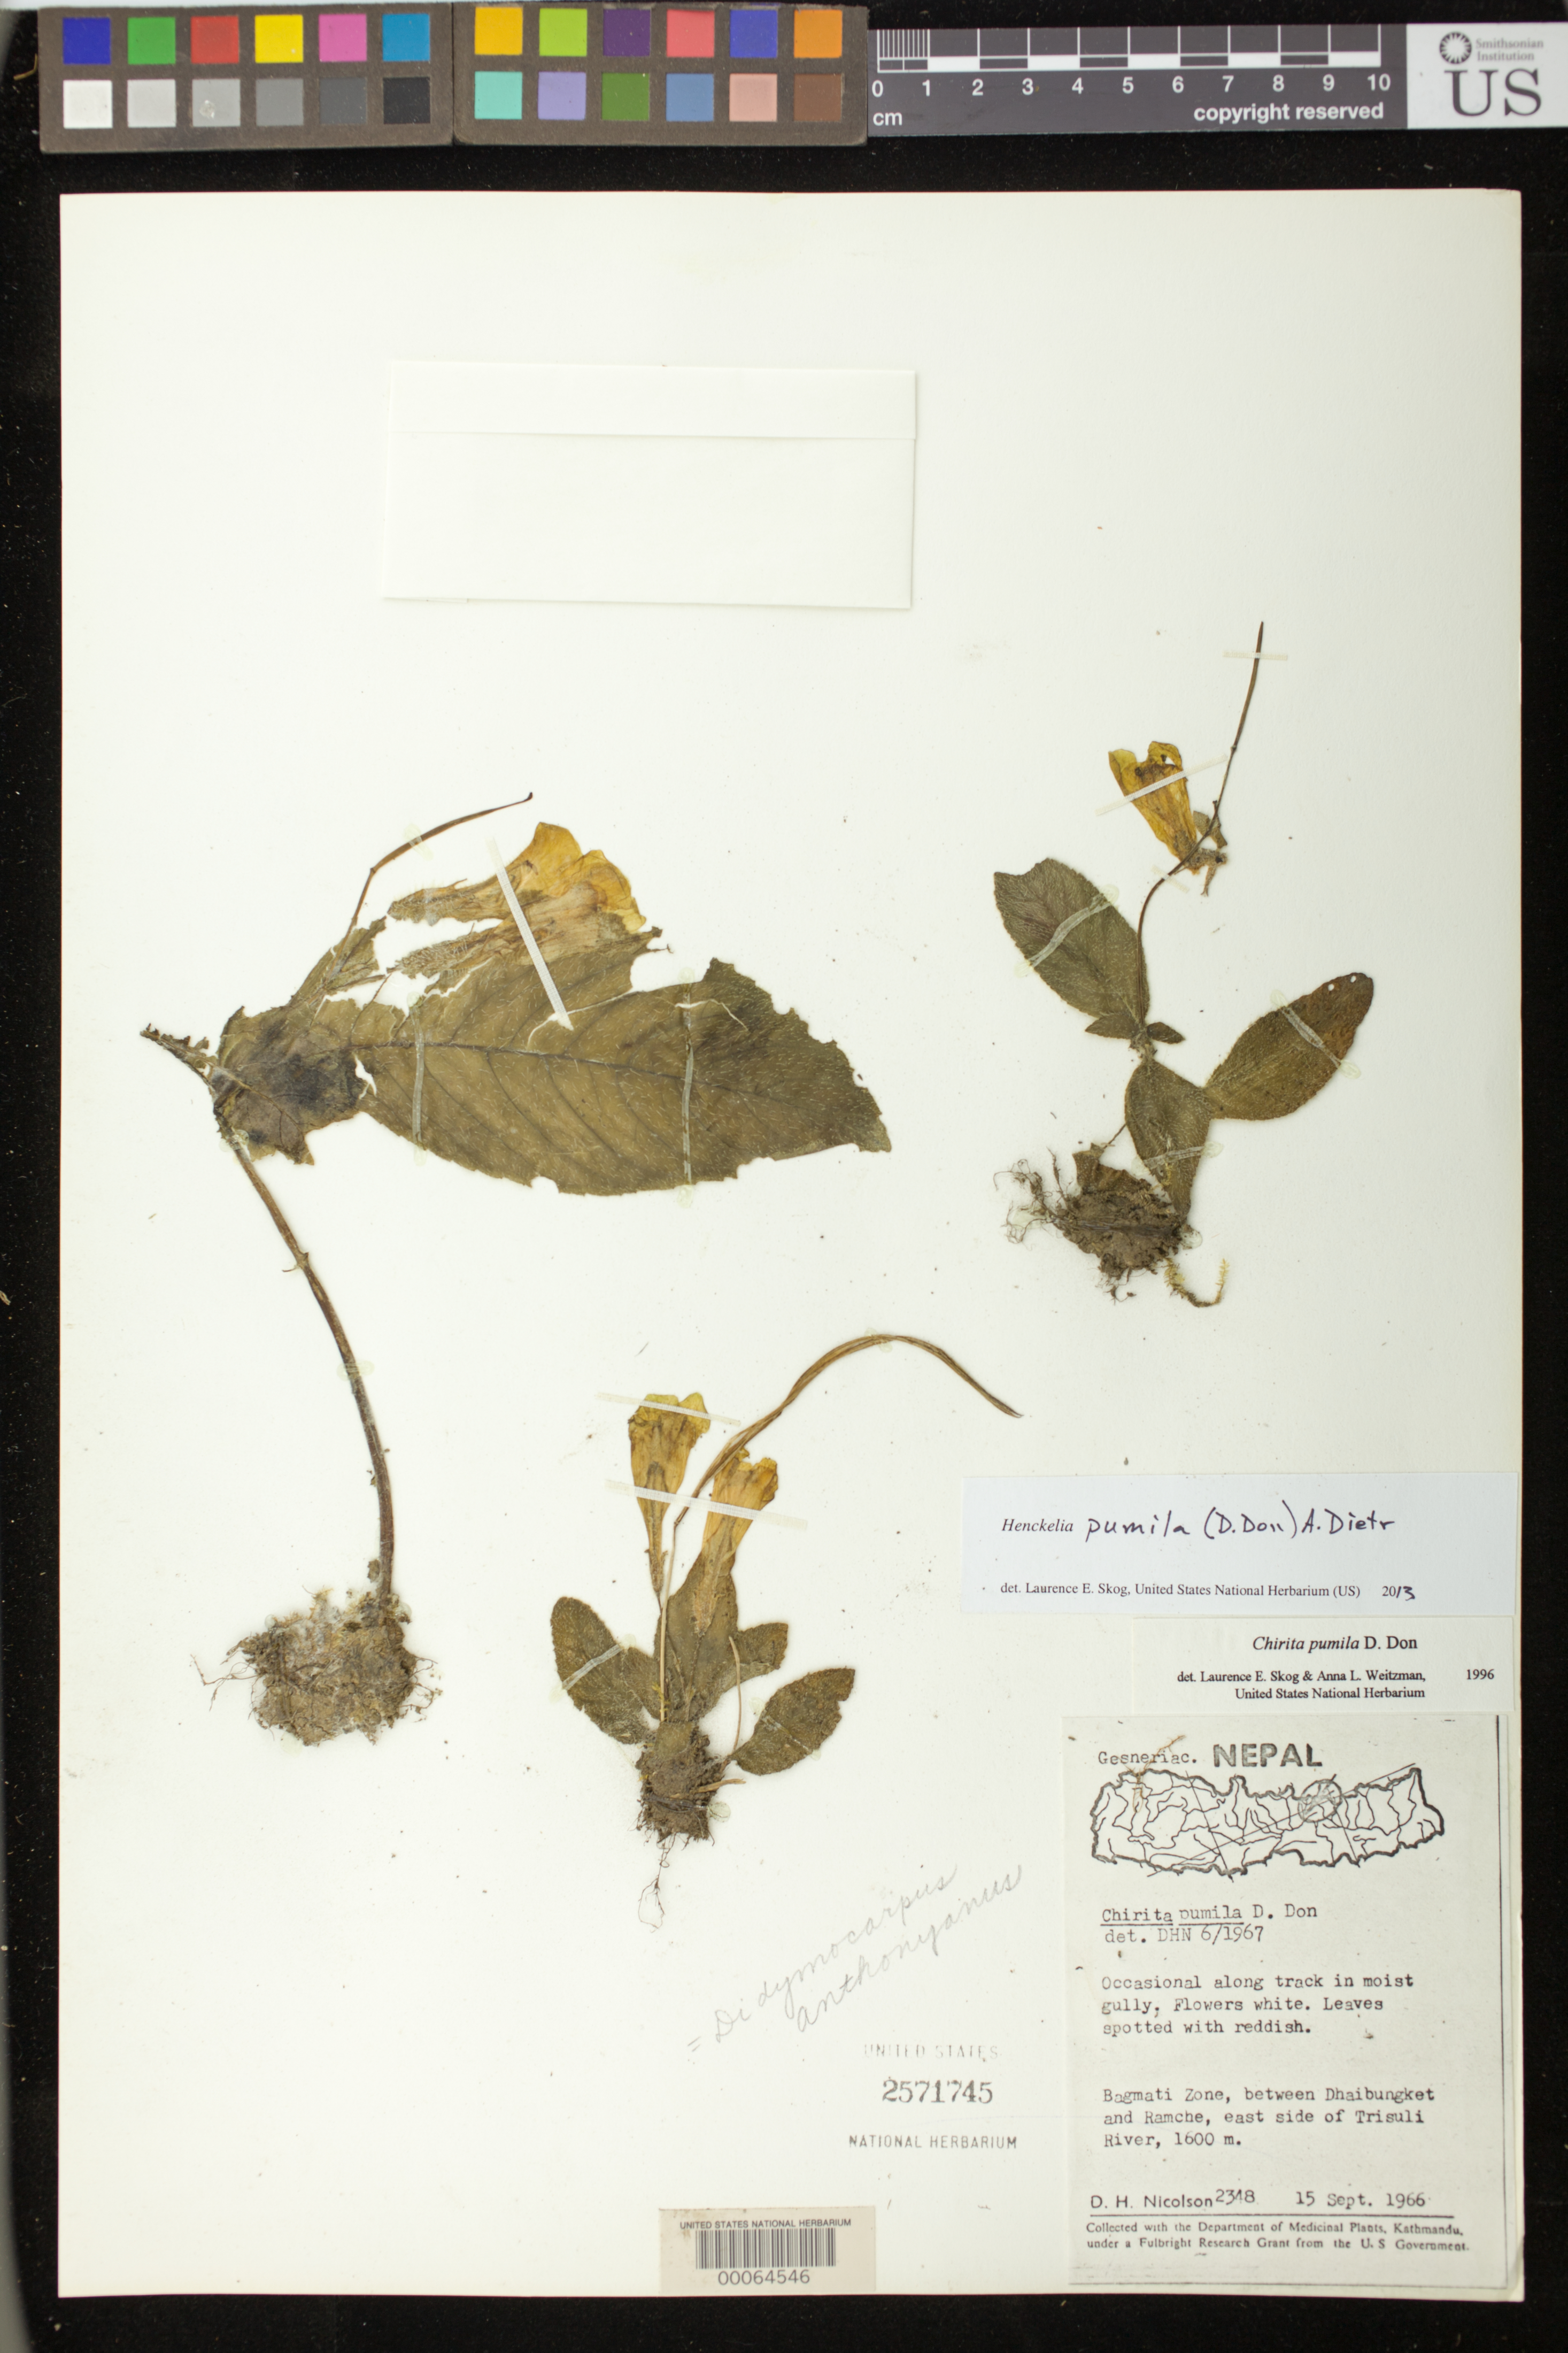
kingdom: Plantae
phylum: Tracheophyta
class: Magnoliopsida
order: Lamiales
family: Gesneriaceae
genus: Henckelia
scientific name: Henckelia pumila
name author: (D. Don) A. Dietr.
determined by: Skog, Laurence E.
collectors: D. H. Nicolson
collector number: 2348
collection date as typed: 15 Sep 1966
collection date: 1966-09-15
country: Nepal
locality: Bagmati zone, between dhaibungket and ramche, e side of trisuli river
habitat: Moist gully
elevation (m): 1600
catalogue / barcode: US 2571745